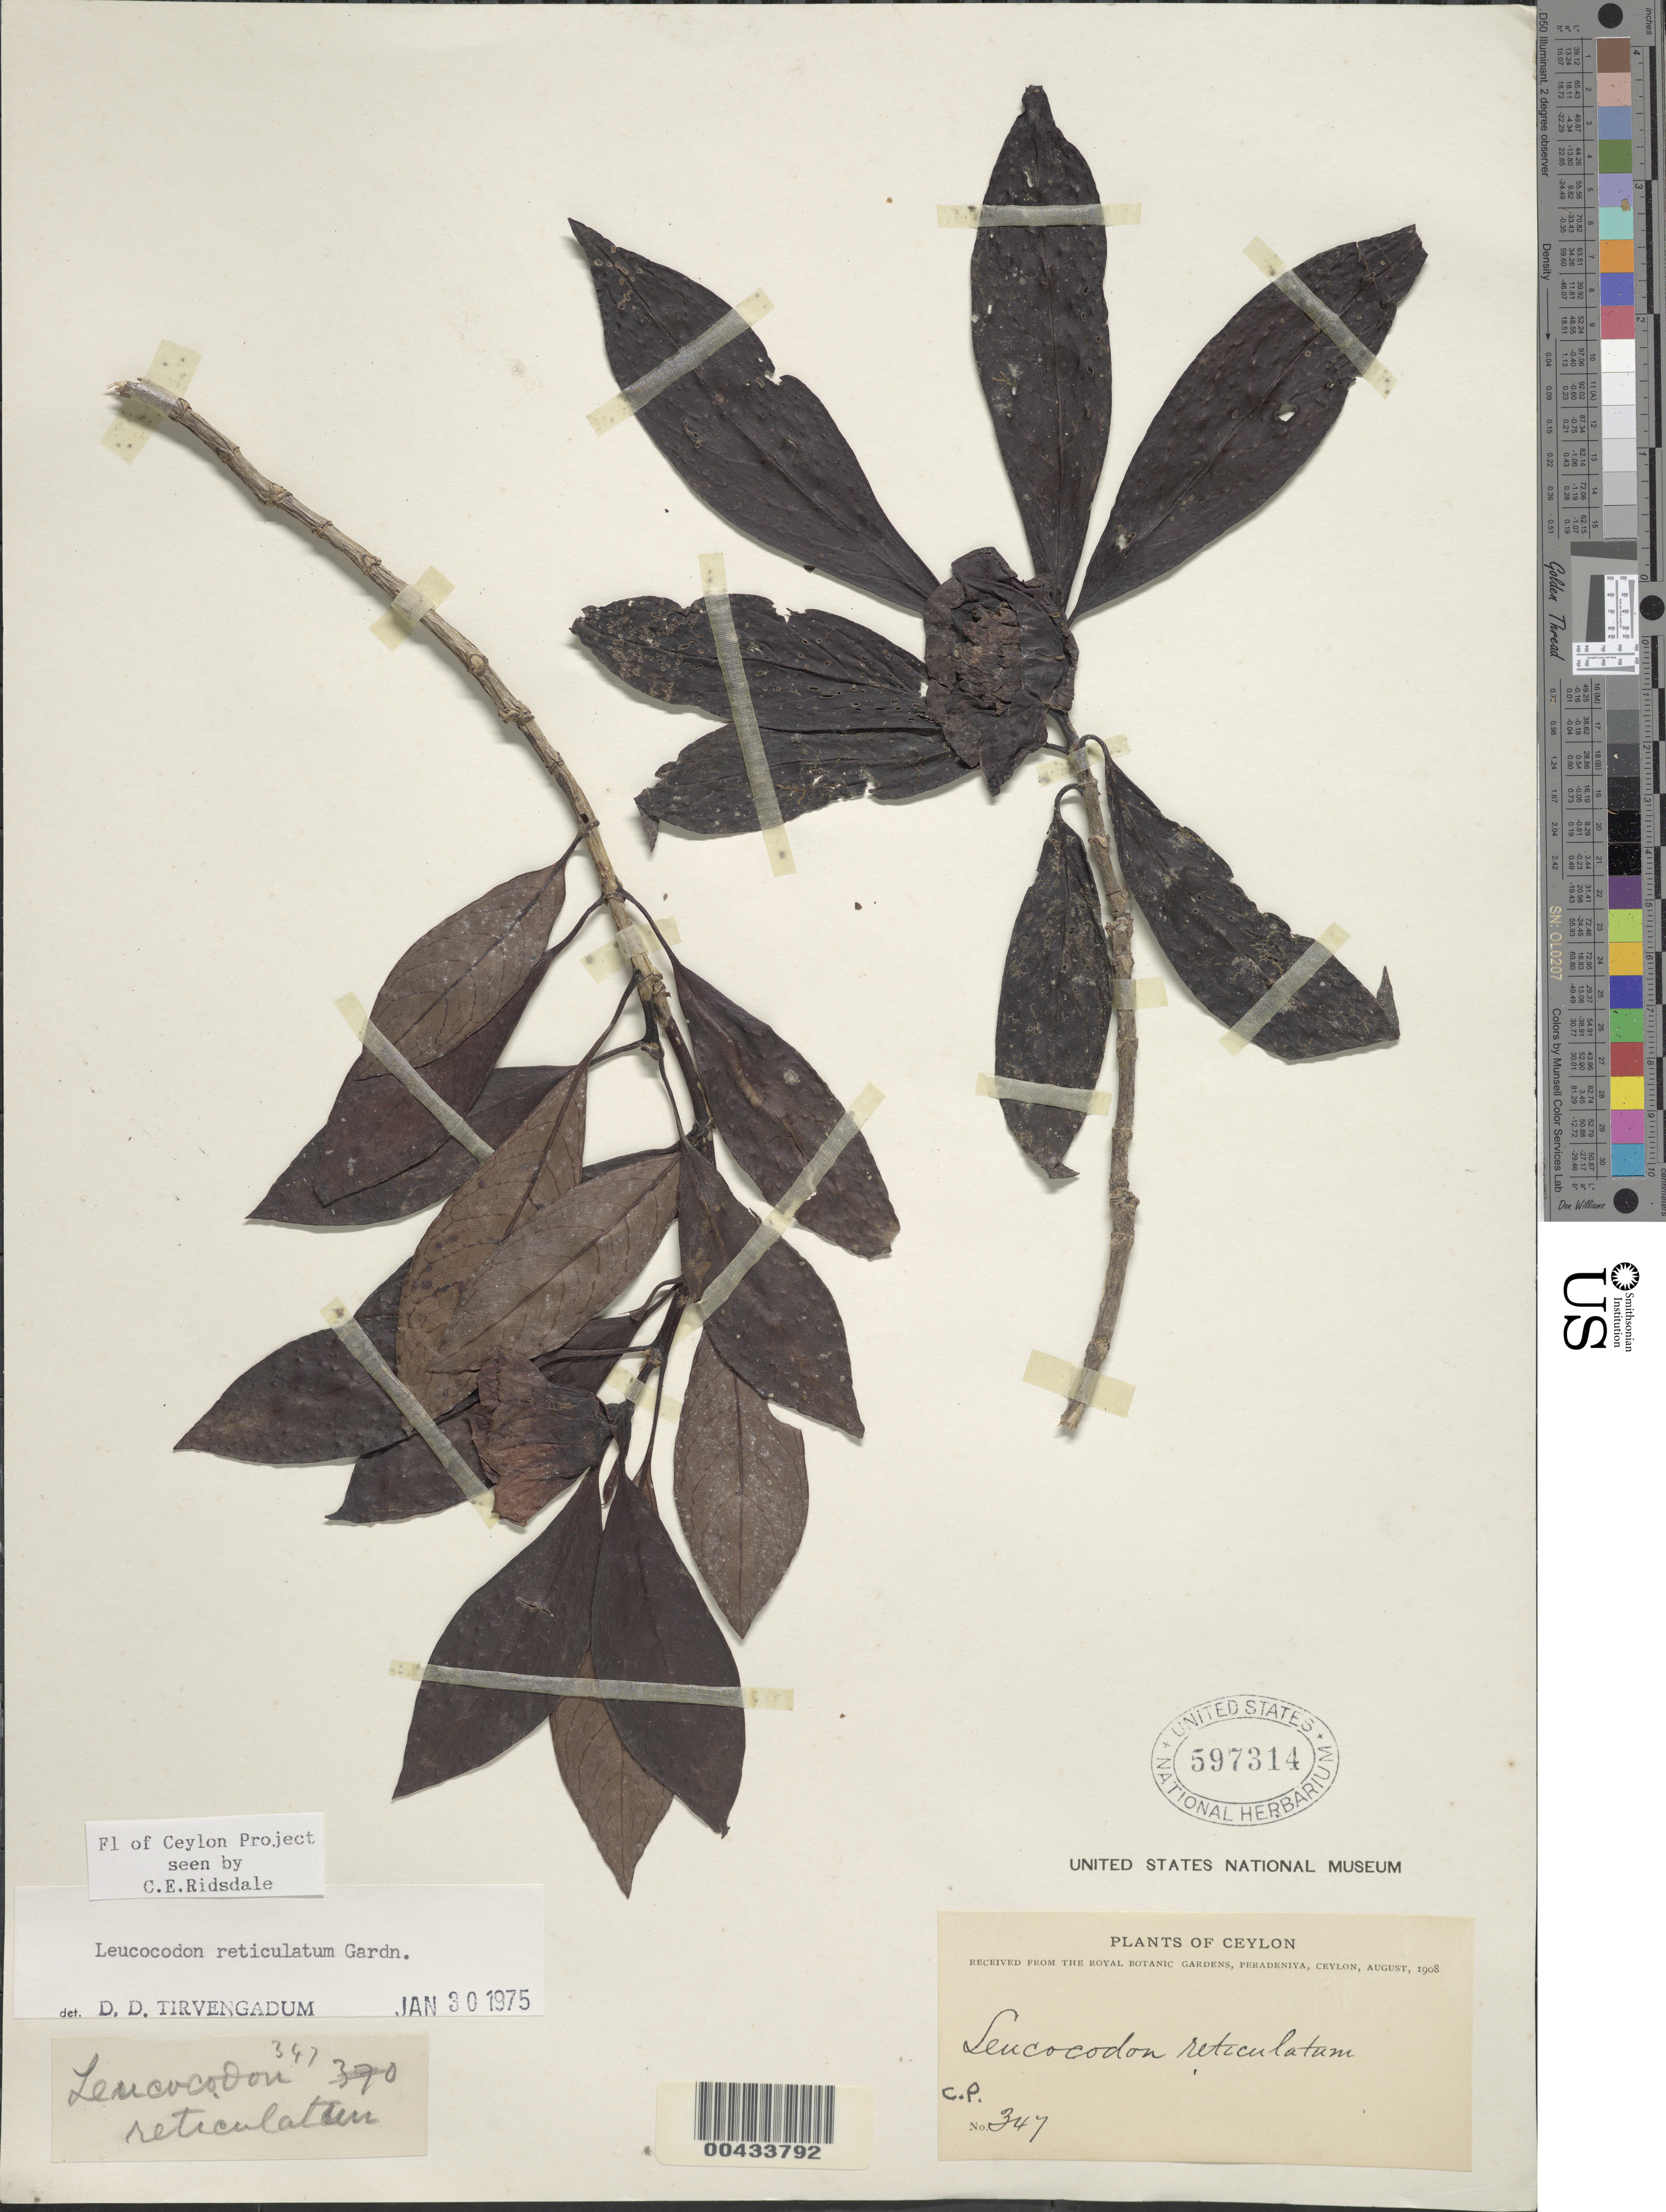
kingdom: Plantae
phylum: Tracheophyta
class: Magnoliopsida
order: Gentianales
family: Rubiaceae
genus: Leucocodon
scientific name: Leucocodon reticulatum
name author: Gardner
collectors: P. Royal Botanic Gardens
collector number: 347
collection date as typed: Aug 1908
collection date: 1908-08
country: Sri Lanka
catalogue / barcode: US 597314